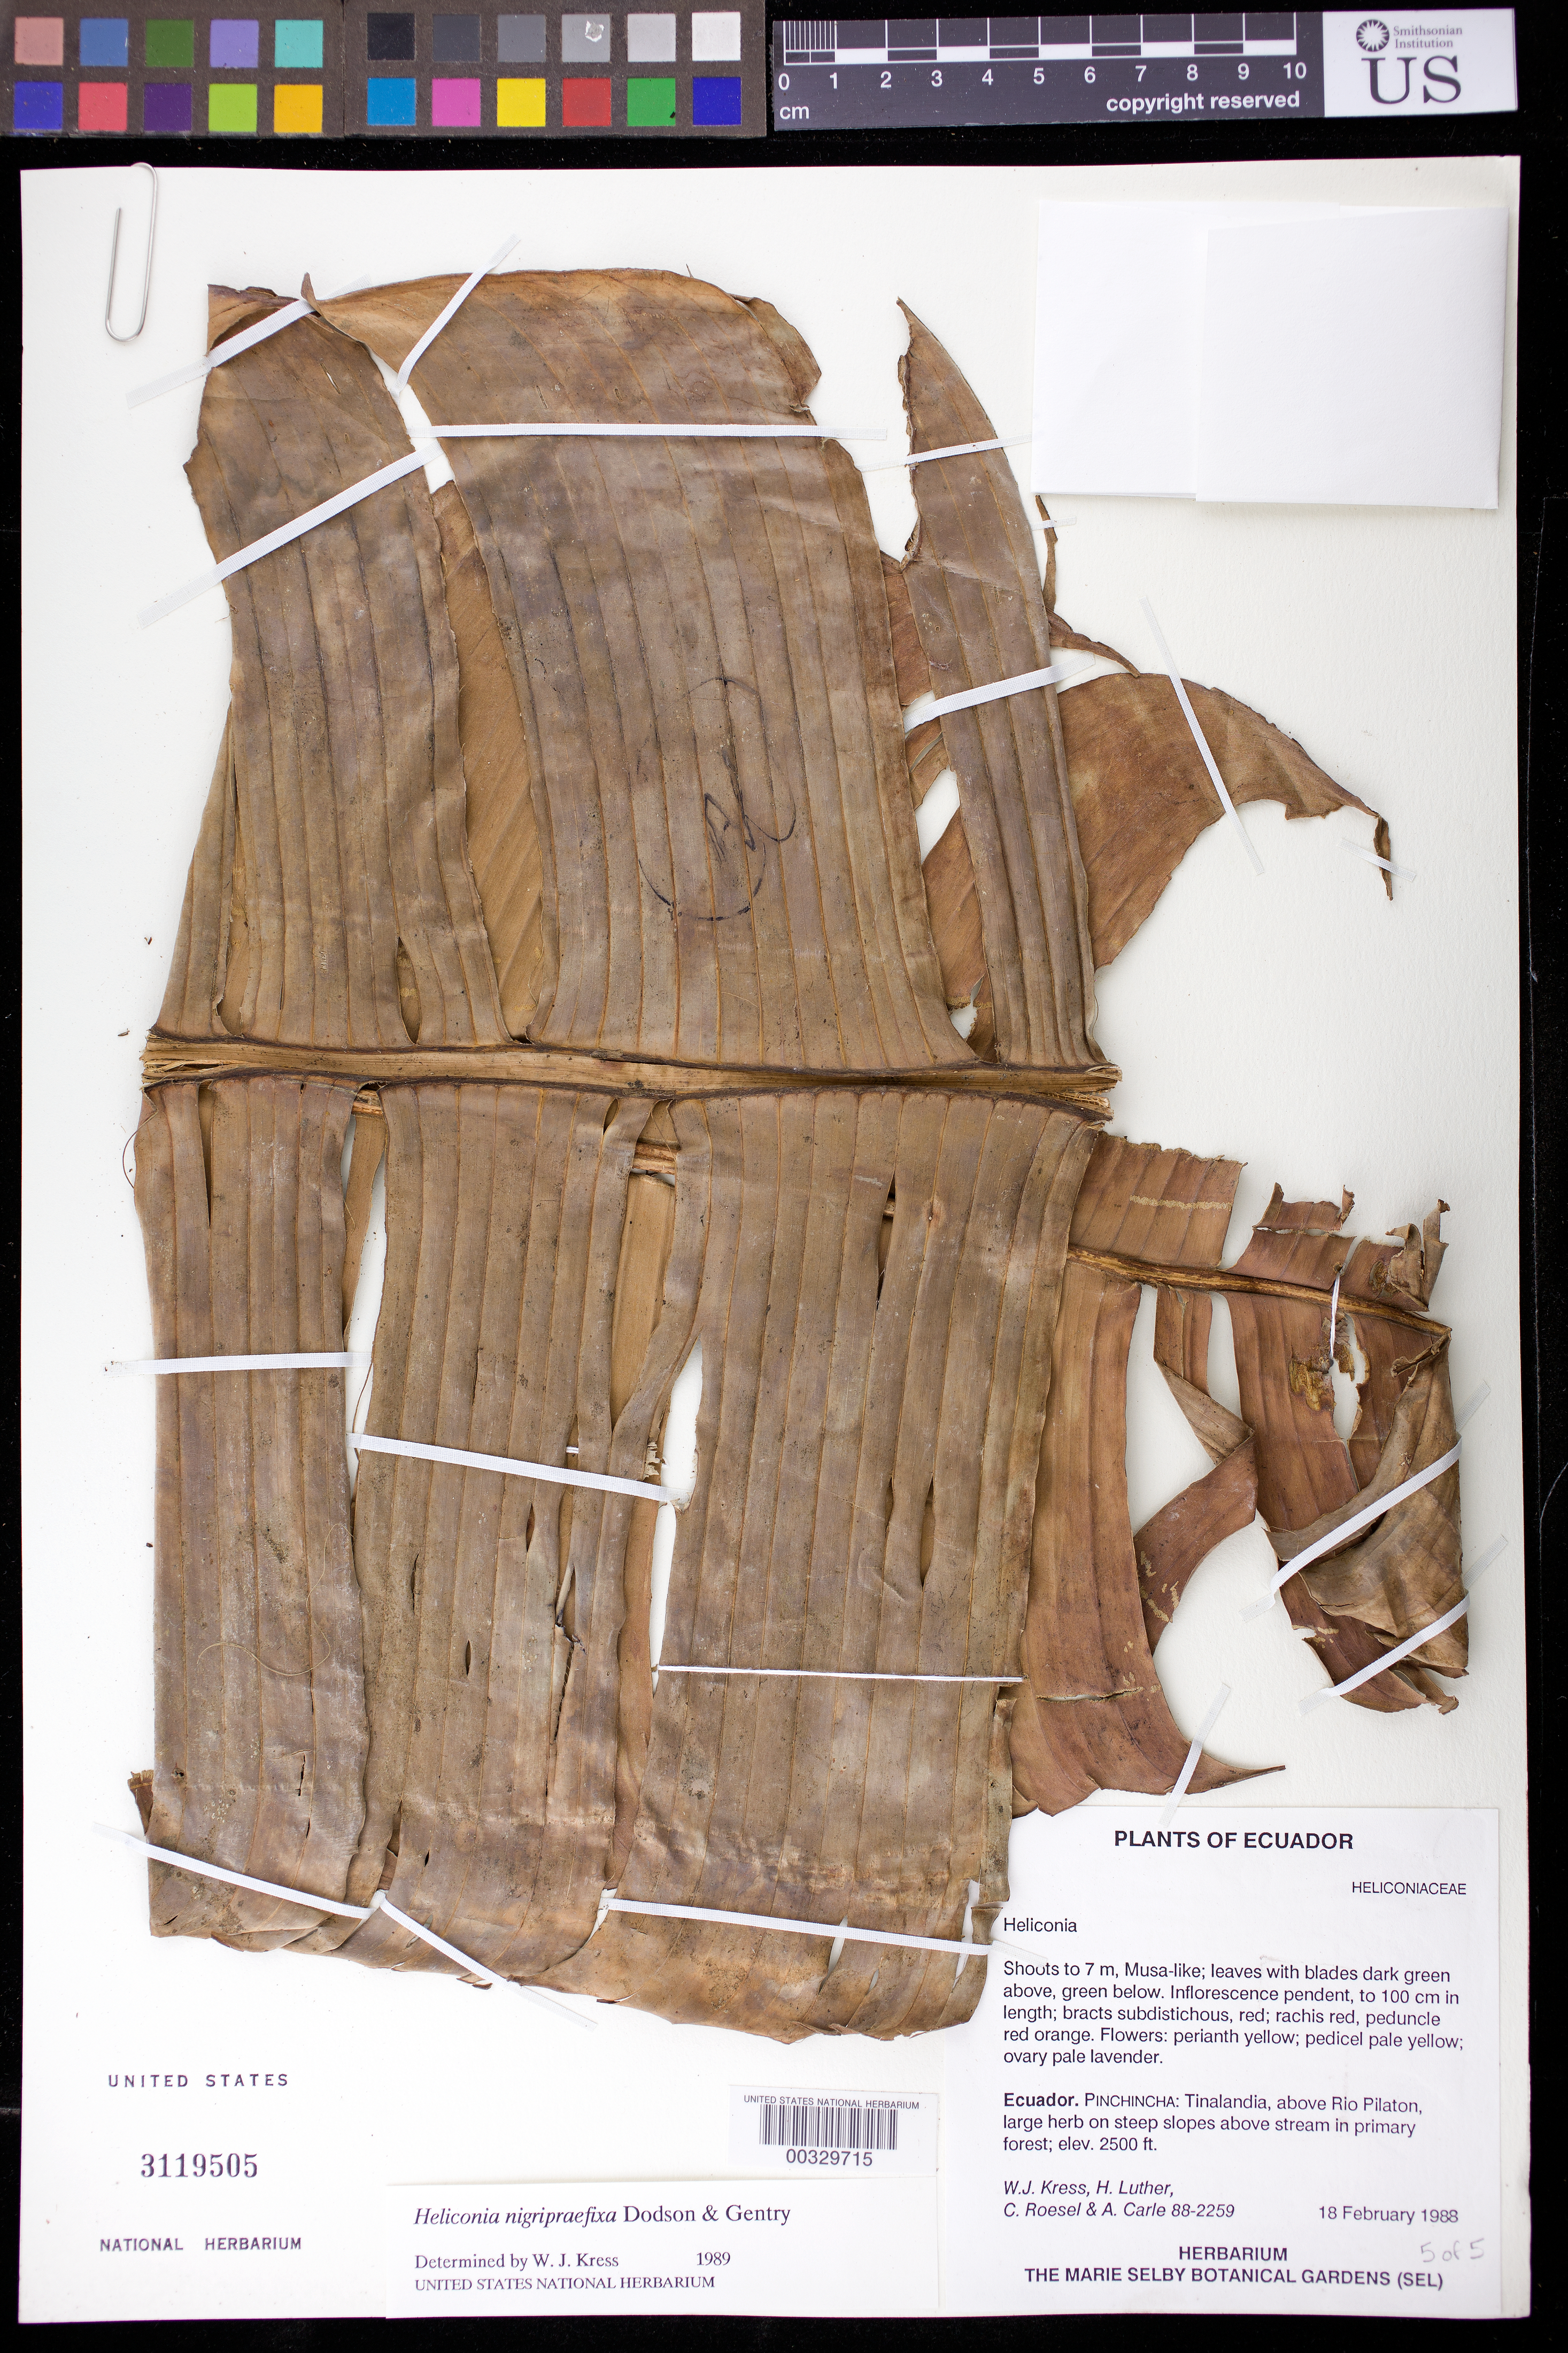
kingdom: Plantae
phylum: Tracheophyta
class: Liliopsida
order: Zingiberales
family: Heliconiaceae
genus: Heliconia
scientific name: Heliconia nigripraefixa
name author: Dodson & Gentry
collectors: W. J. Kress, Harry E. Luther, C. S. Roesel & A. Carle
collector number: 88-2259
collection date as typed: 18 Feb 1988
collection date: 1988-02-18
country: Ecuador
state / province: Pichincha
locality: Tinalandia, above Rio pilaton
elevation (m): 762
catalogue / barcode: US 3119505